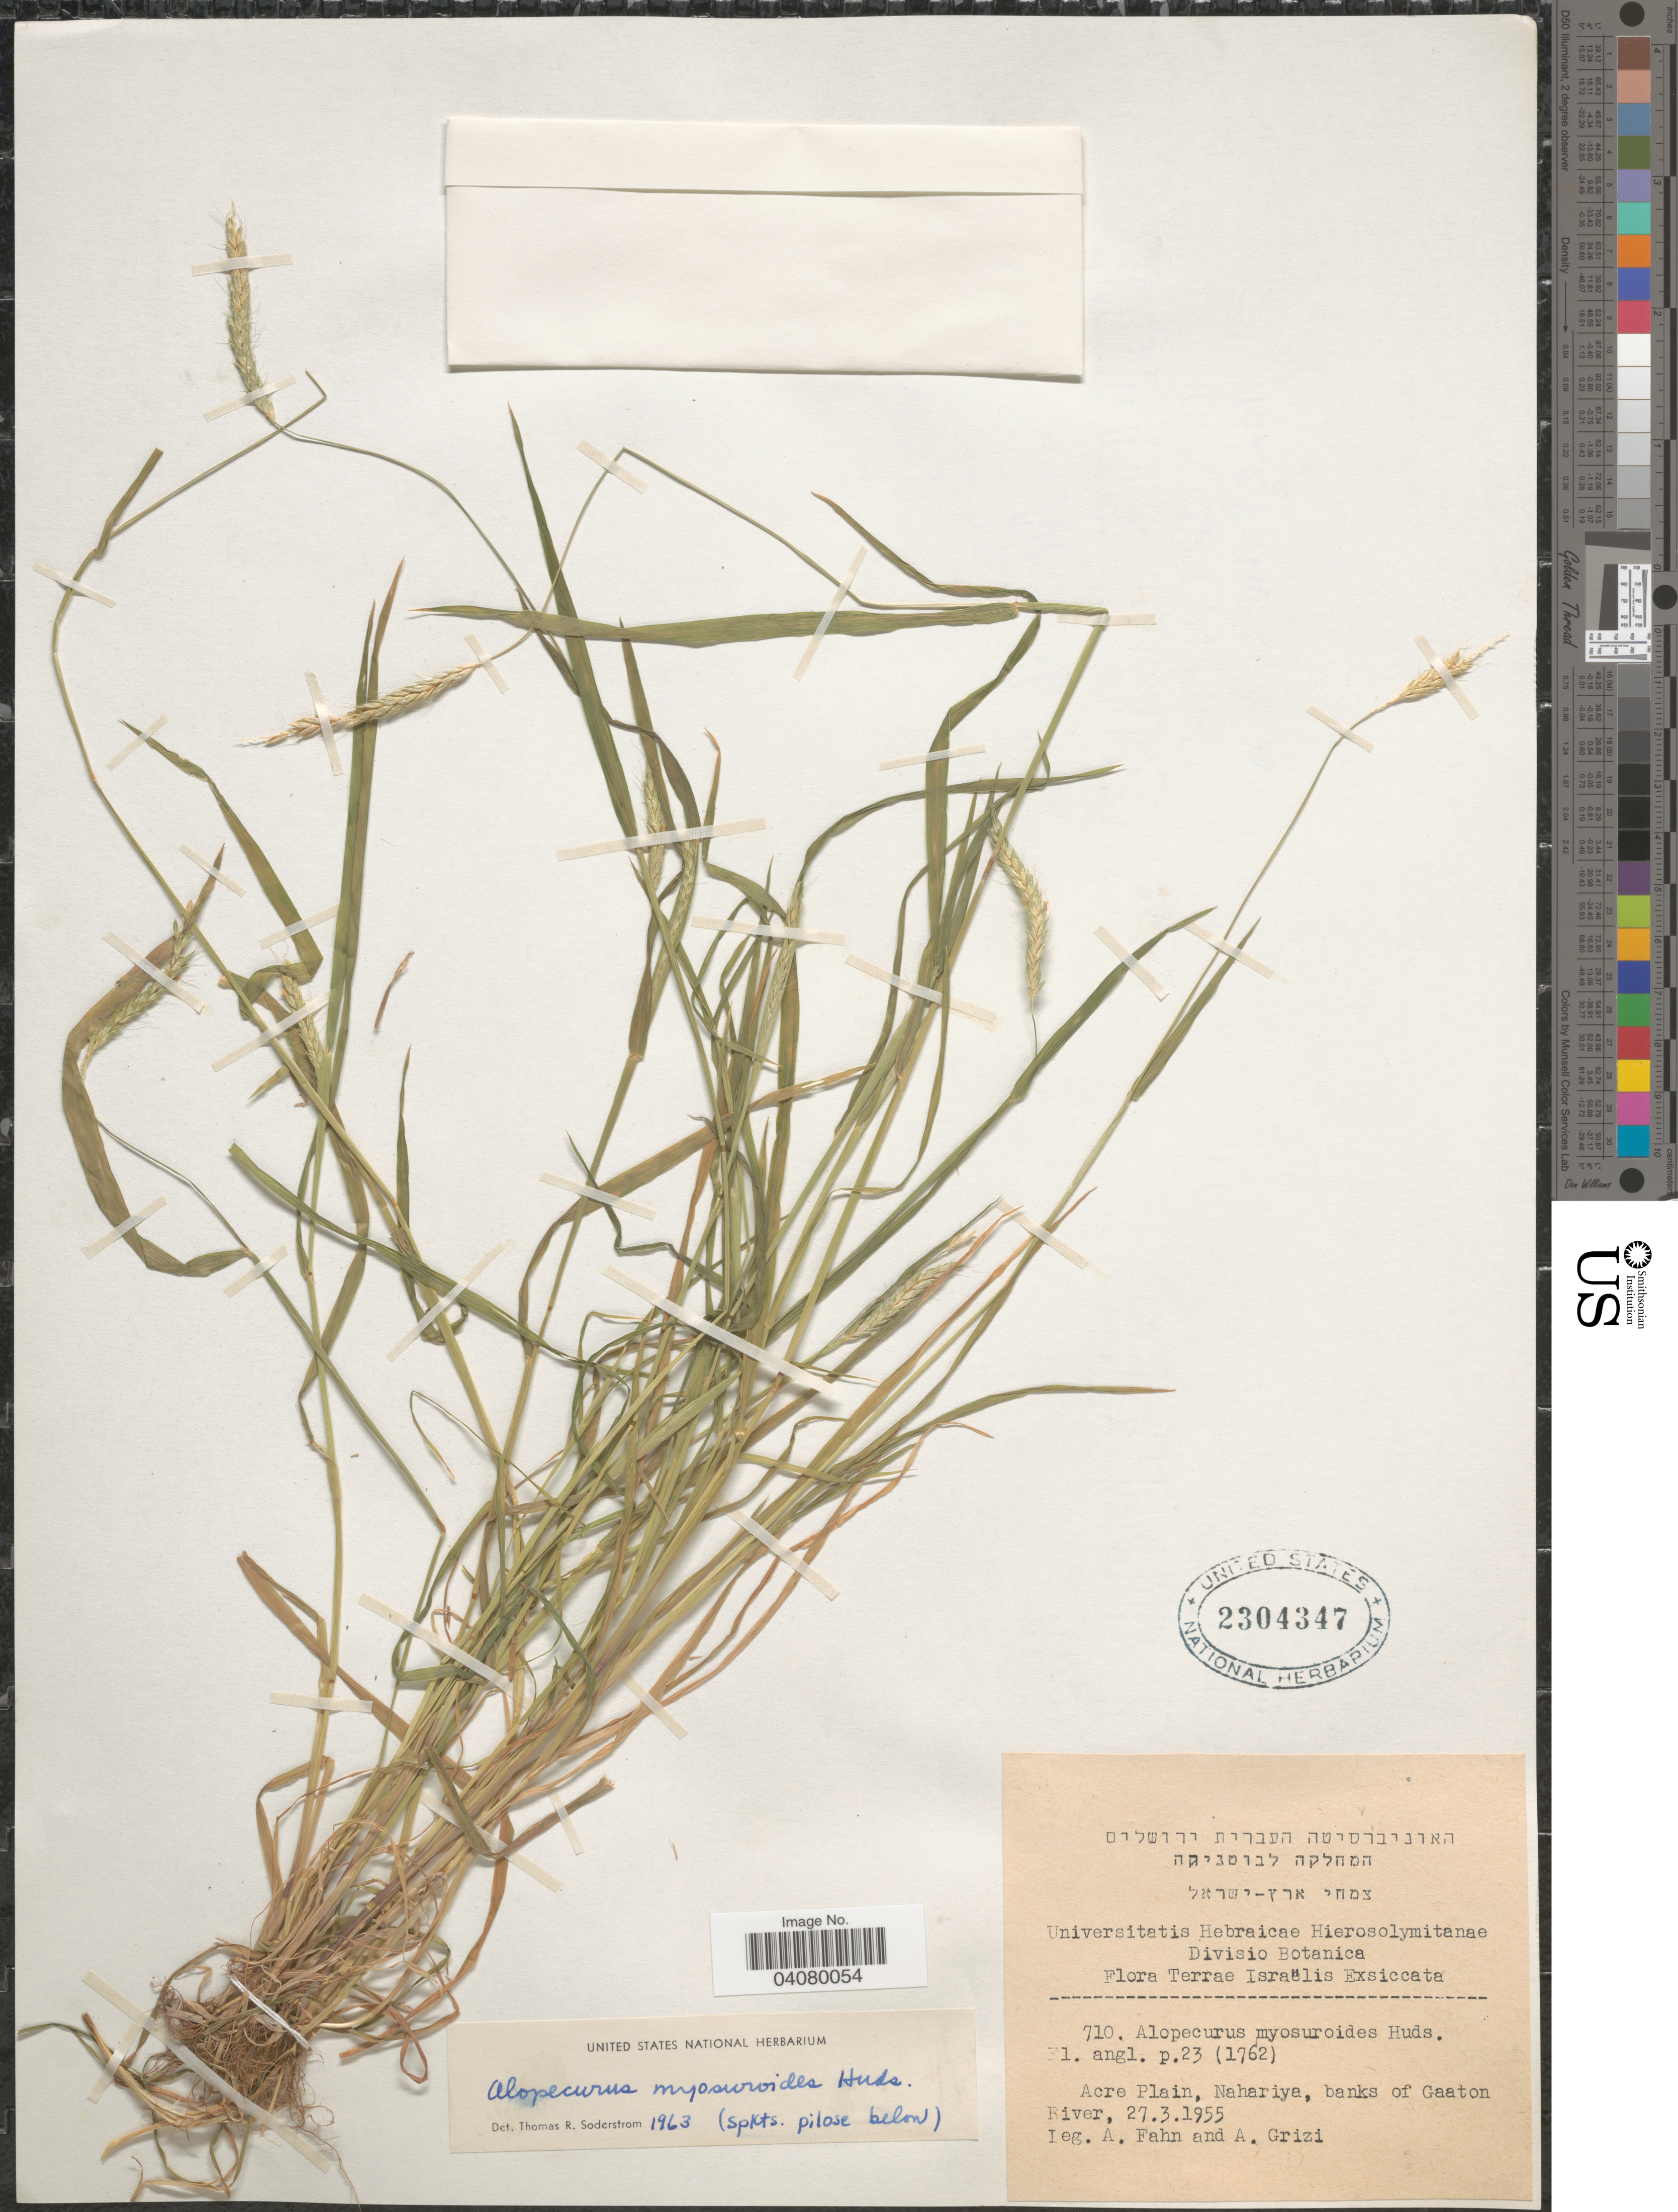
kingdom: Plantae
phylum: Tracheophyta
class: Liliopsida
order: Poales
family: Poaceae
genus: Alopecurus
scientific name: Alopecurus myosuroides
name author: Huds.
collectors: A. Fahn & A. Grizi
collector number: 710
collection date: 1955-03-27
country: Israel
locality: Terrae Israëlis. Acre Plain, Nahariya, banks of Gaaton River.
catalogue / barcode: US 2304347